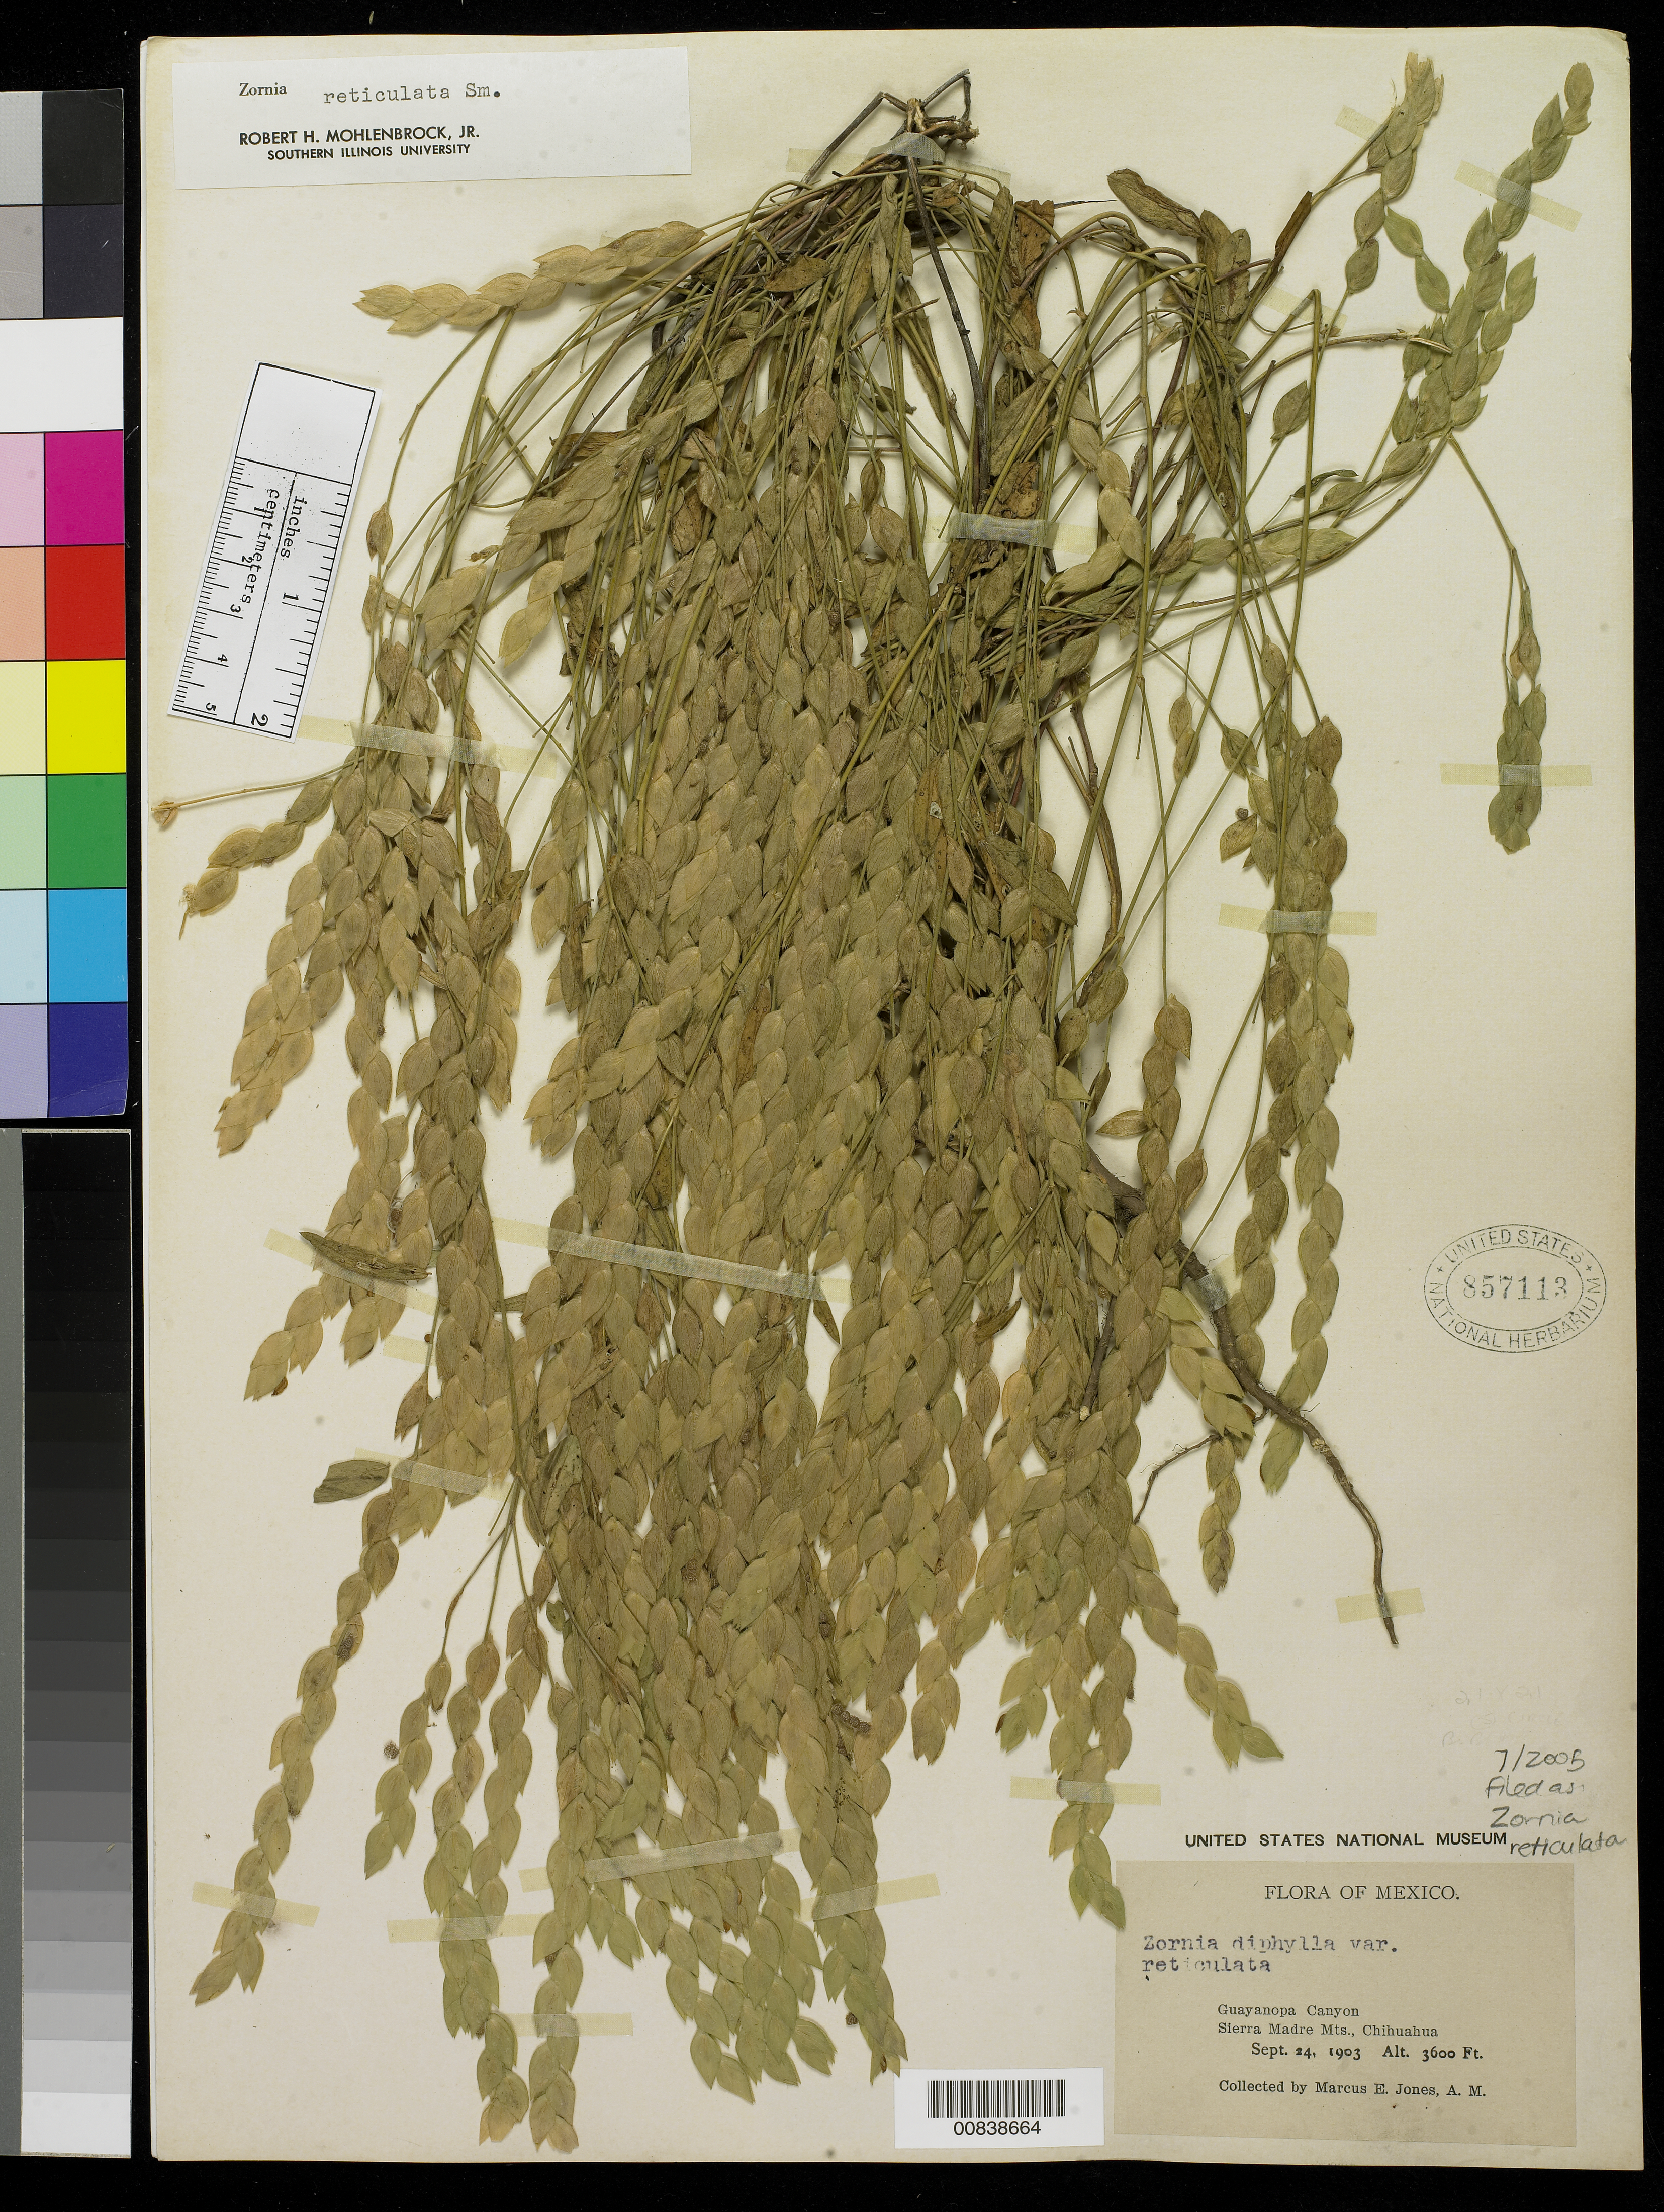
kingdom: Plantae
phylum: Tracheophyta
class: Magnoliopsida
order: Fabales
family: Fabaceae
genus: Zornia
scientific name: Zornia reticulata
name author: Sm.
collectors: M. E. Jones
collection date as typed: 24 Sep 1903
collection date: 1903-09-24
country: Mexico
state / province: Chihuahua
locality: Guayanopa Canyon, Sierra Madre Mts., Chihuahua.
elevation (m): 1097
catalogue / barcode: US 857113